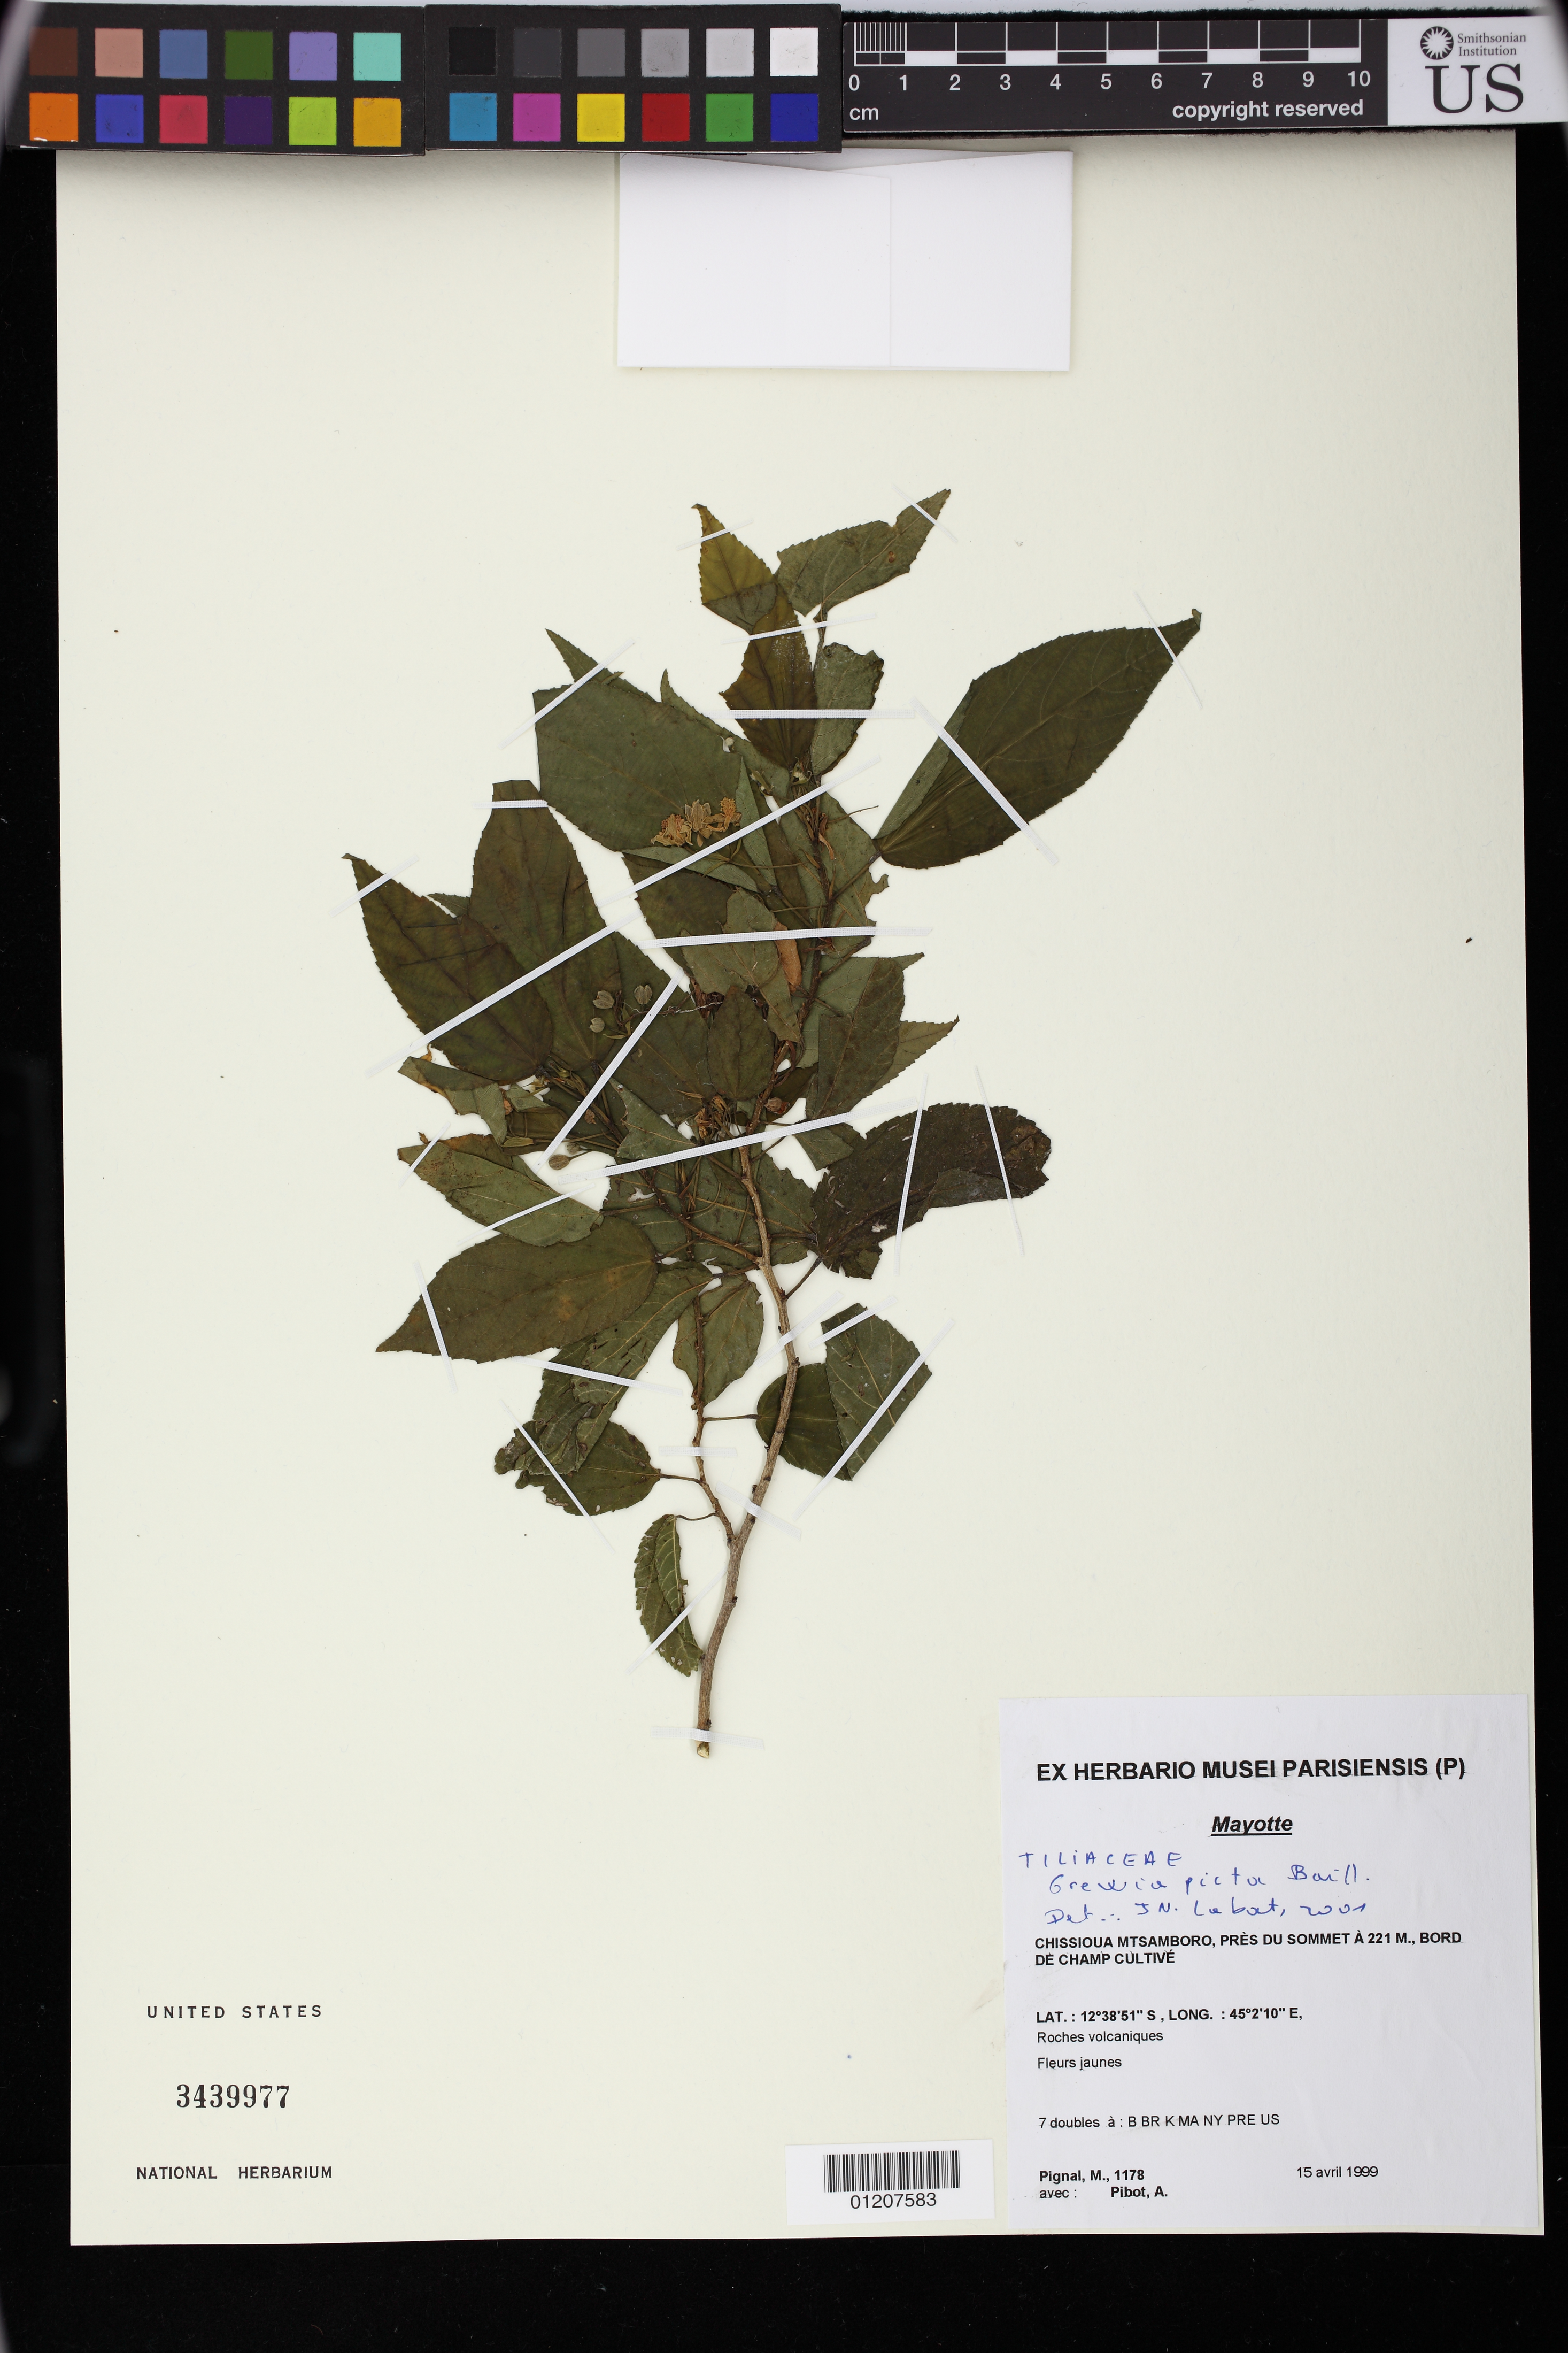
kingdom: Plantae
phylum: Tracheophyta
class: Magnoliopsida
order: Malvales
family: Malvaceae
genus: Grewia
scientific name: Grewia picta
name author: Baill.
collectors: M. Pignal & A. Pibot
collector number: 1178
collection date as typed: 15 Apr 1999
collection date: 1999-04-15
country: Mayotte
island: Mayotte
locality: Chissioua Mtsamboro, pres du sommet a 221 m,. bord de champ cultive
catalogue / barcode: US 3439977